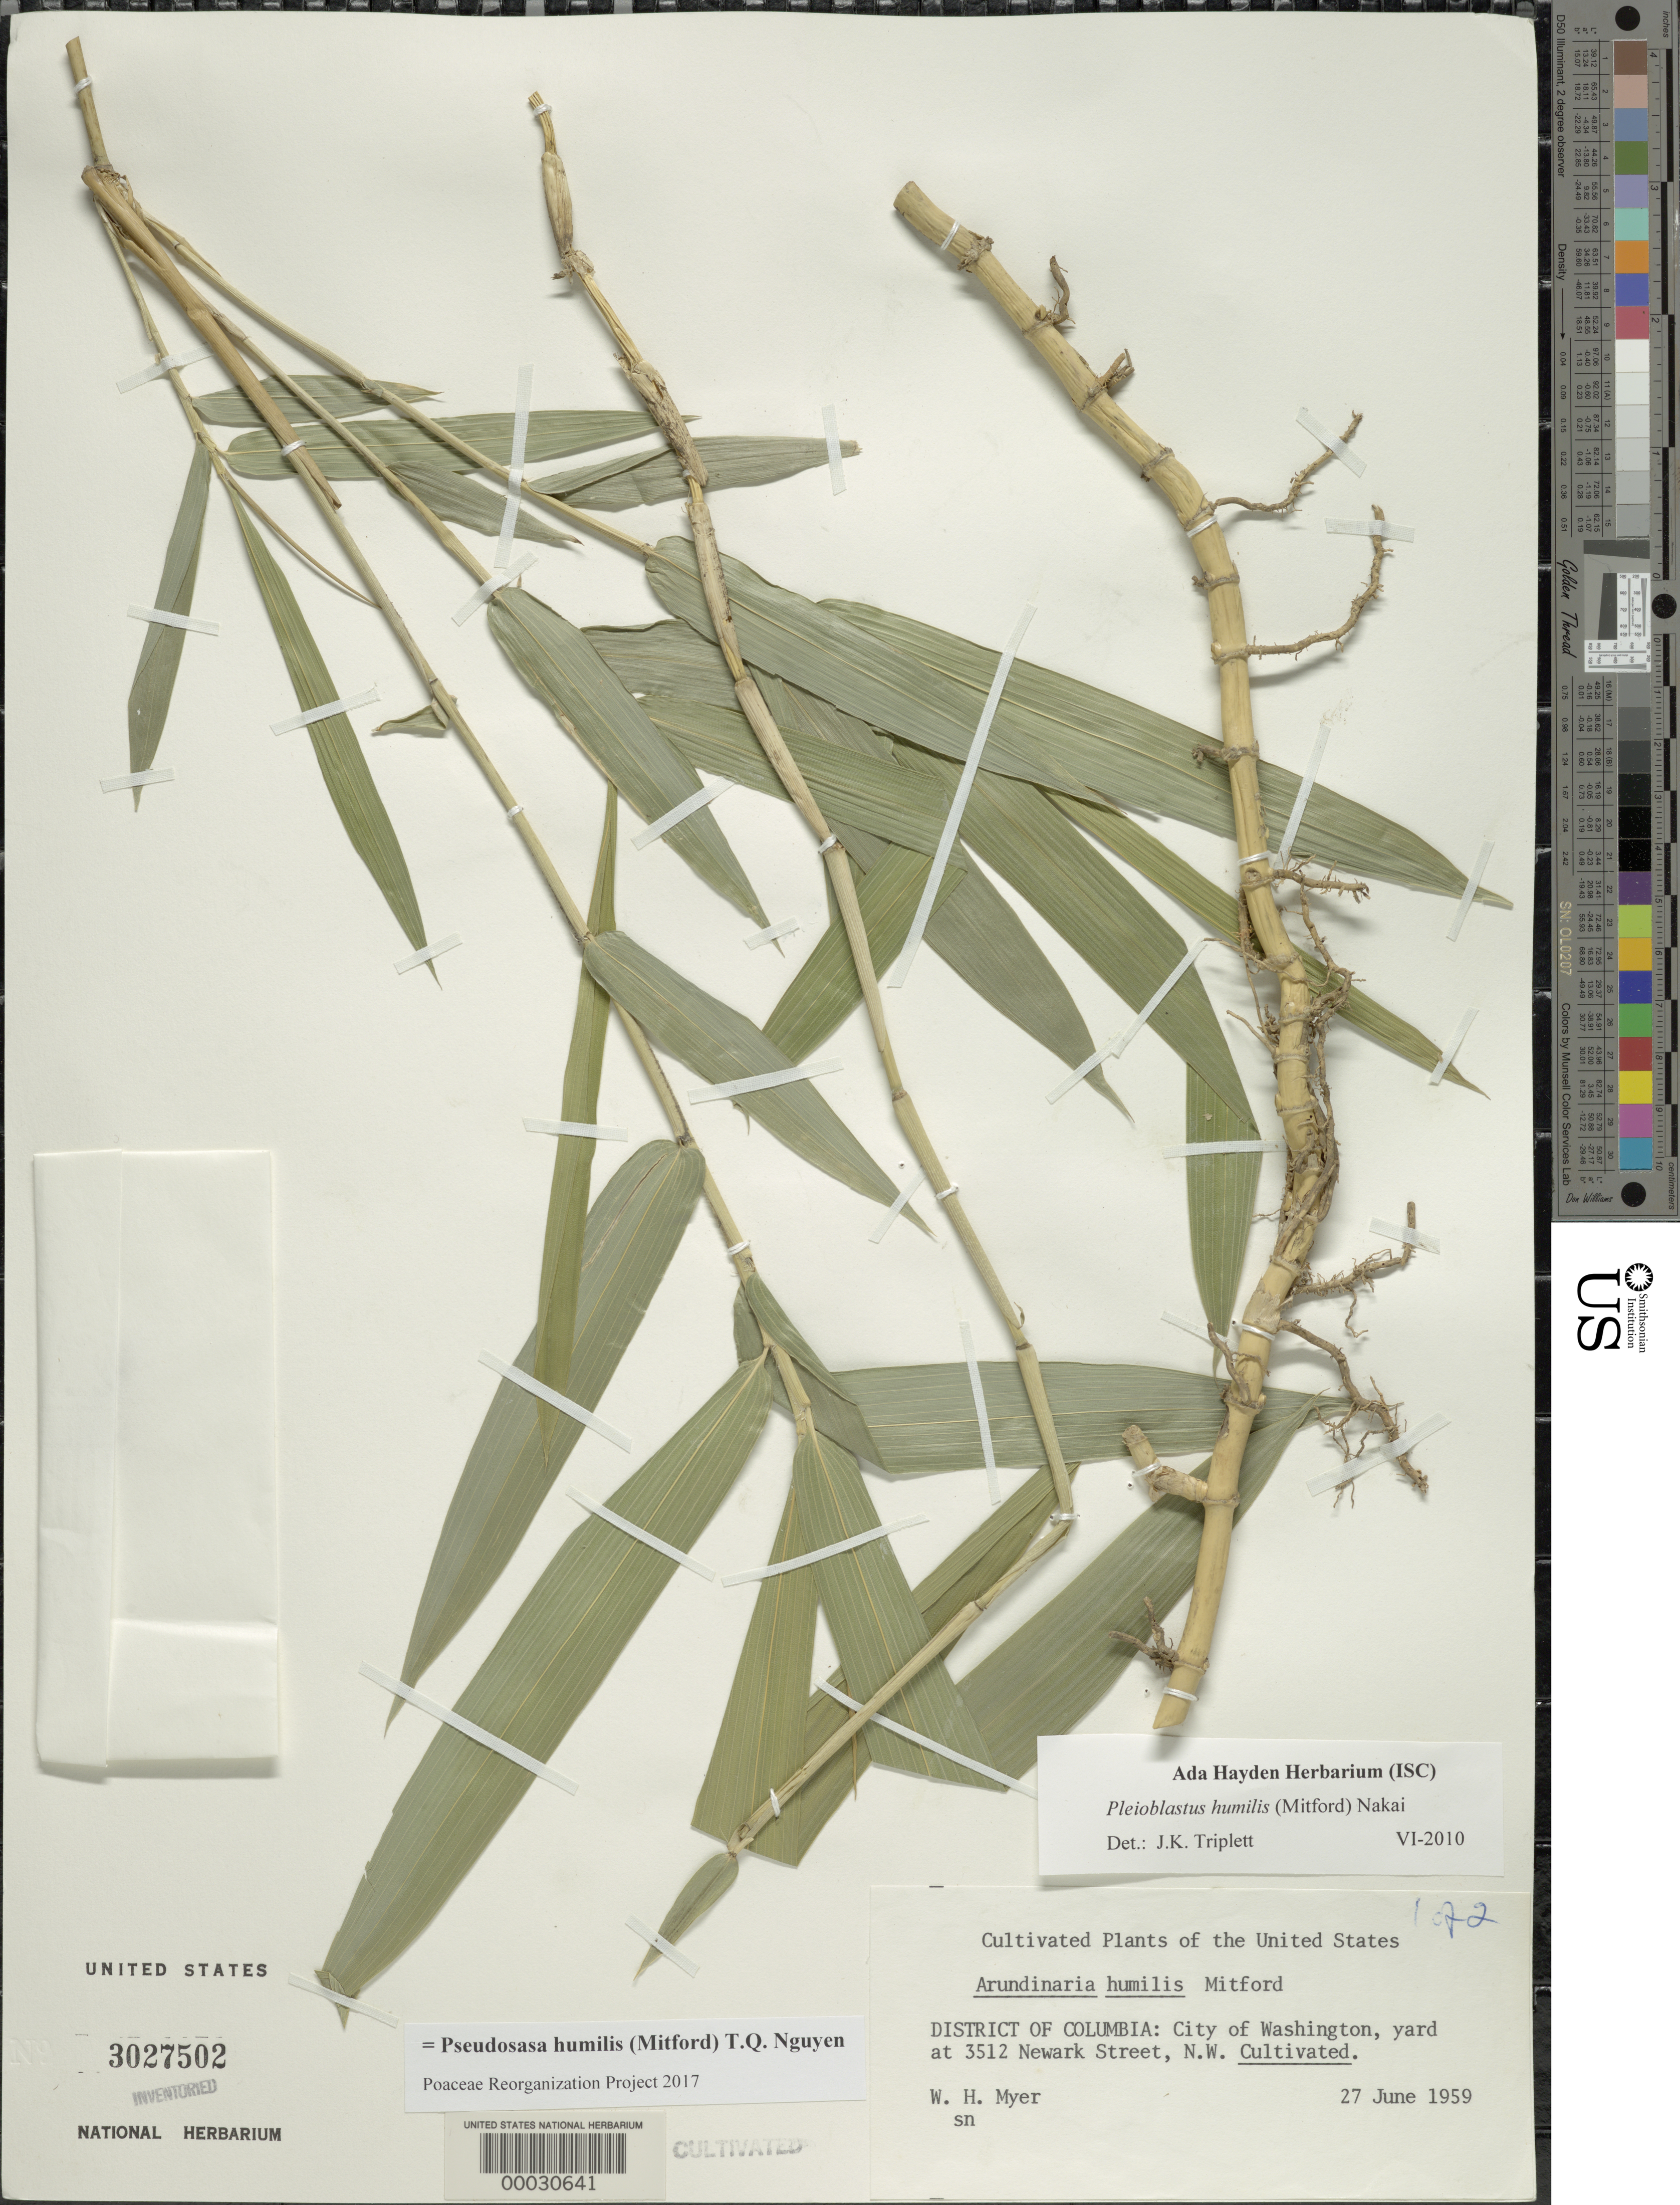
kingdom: Plantae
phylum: Tracheophyta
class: Liliopsida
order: Poales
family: Poaceae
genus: Pseudosasa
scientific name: Pseudosasa humilis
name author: (Mitford) T.Q. Nguyen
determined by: Poaceae Reorganization Project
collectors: W. Myer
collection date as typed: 27 Jun 1959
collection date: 1959-06-27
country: United States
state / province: District of Columbia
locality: Washington d.c.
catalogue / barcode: US 3027502